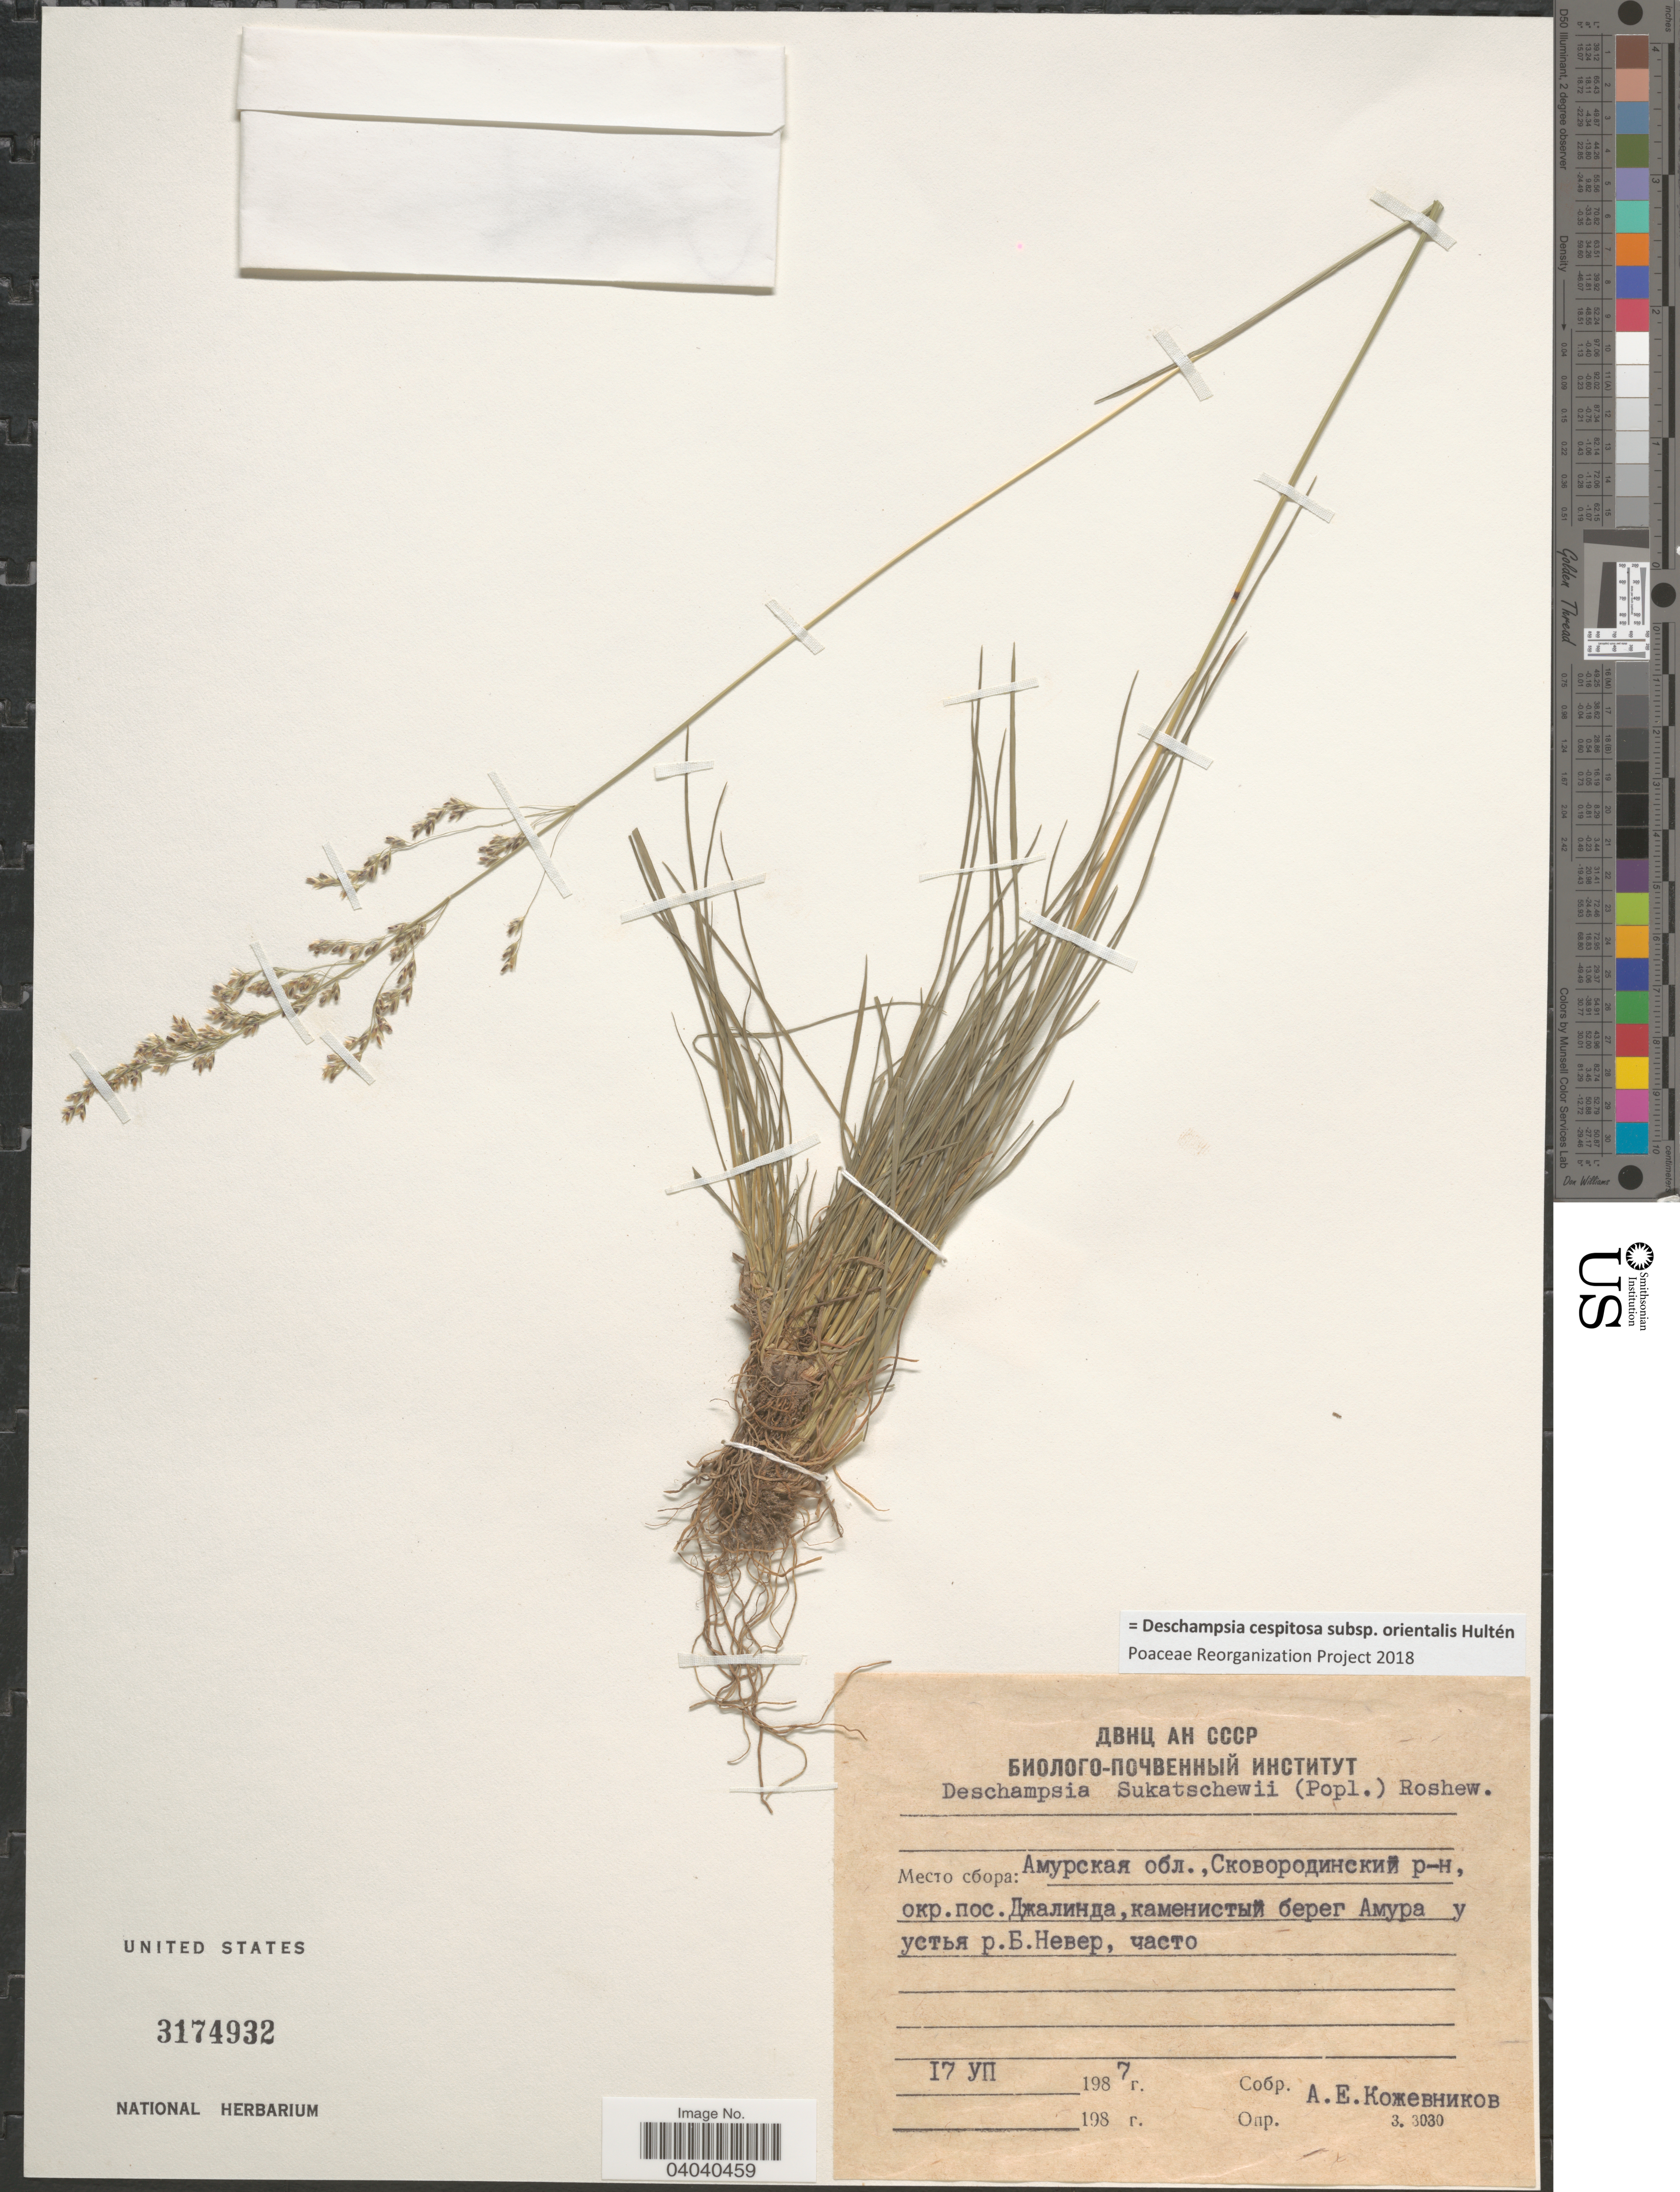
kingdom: Plantae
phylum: Tracheophyta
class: Liliopsida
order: Poales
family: Poaceae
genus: Deschampsia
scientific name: Deschampsia cespitosa subsp. orientalis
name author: Hultén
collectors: A. Kozhevnikov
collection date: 1987-07-17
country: Russian Federation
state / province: Amur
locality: District Skovorodinskiy, near village Dzhalinda, shore of Amur River near mouth of river Bolshoy Never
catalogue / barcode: US 3174932